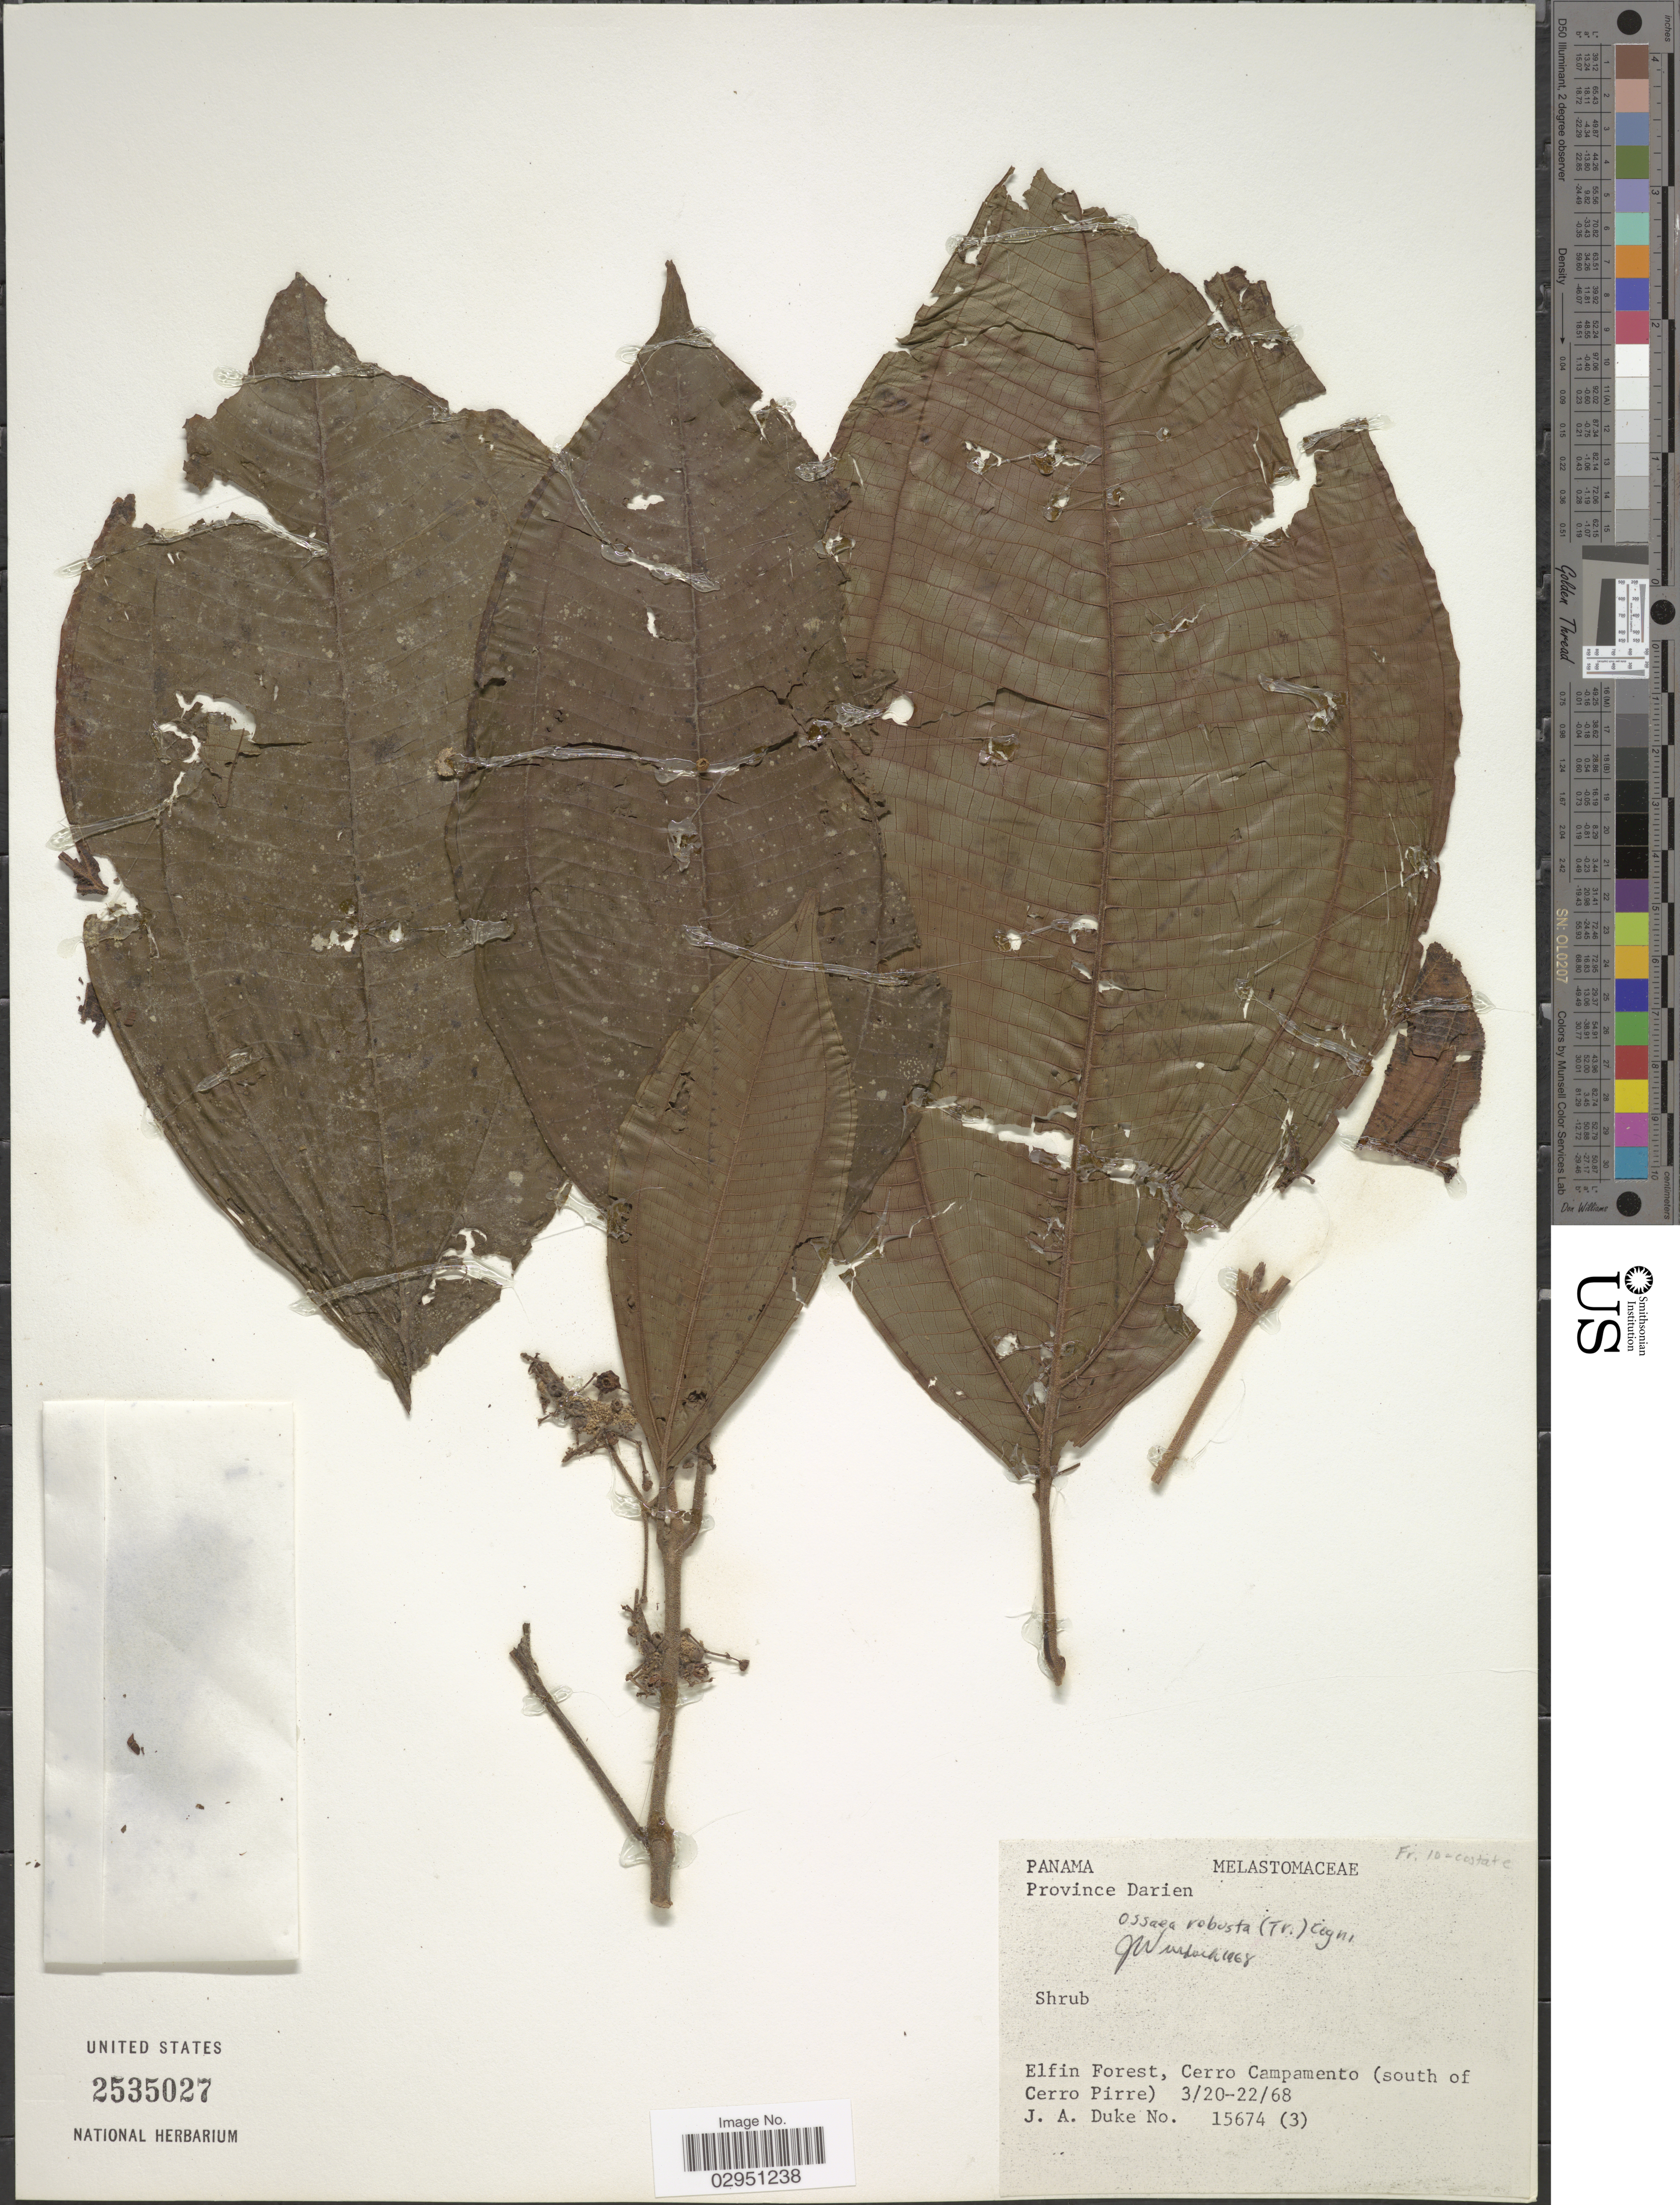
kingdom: Plantae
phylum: Tracheophyta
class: Magnoliopsida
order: Myrtales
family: Melastomataceae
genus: Ossaea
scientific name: Ossaea robusta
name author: Cogn. in DC.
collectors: J. A. Duke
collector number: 15674 (3)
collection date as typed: Transcribed d/m/y: 20/3/68; 68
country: Panama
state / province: Darién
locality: Elfin Forest, Cerro Campamento (south of Cerro Pirre).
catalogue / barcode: US 2535027